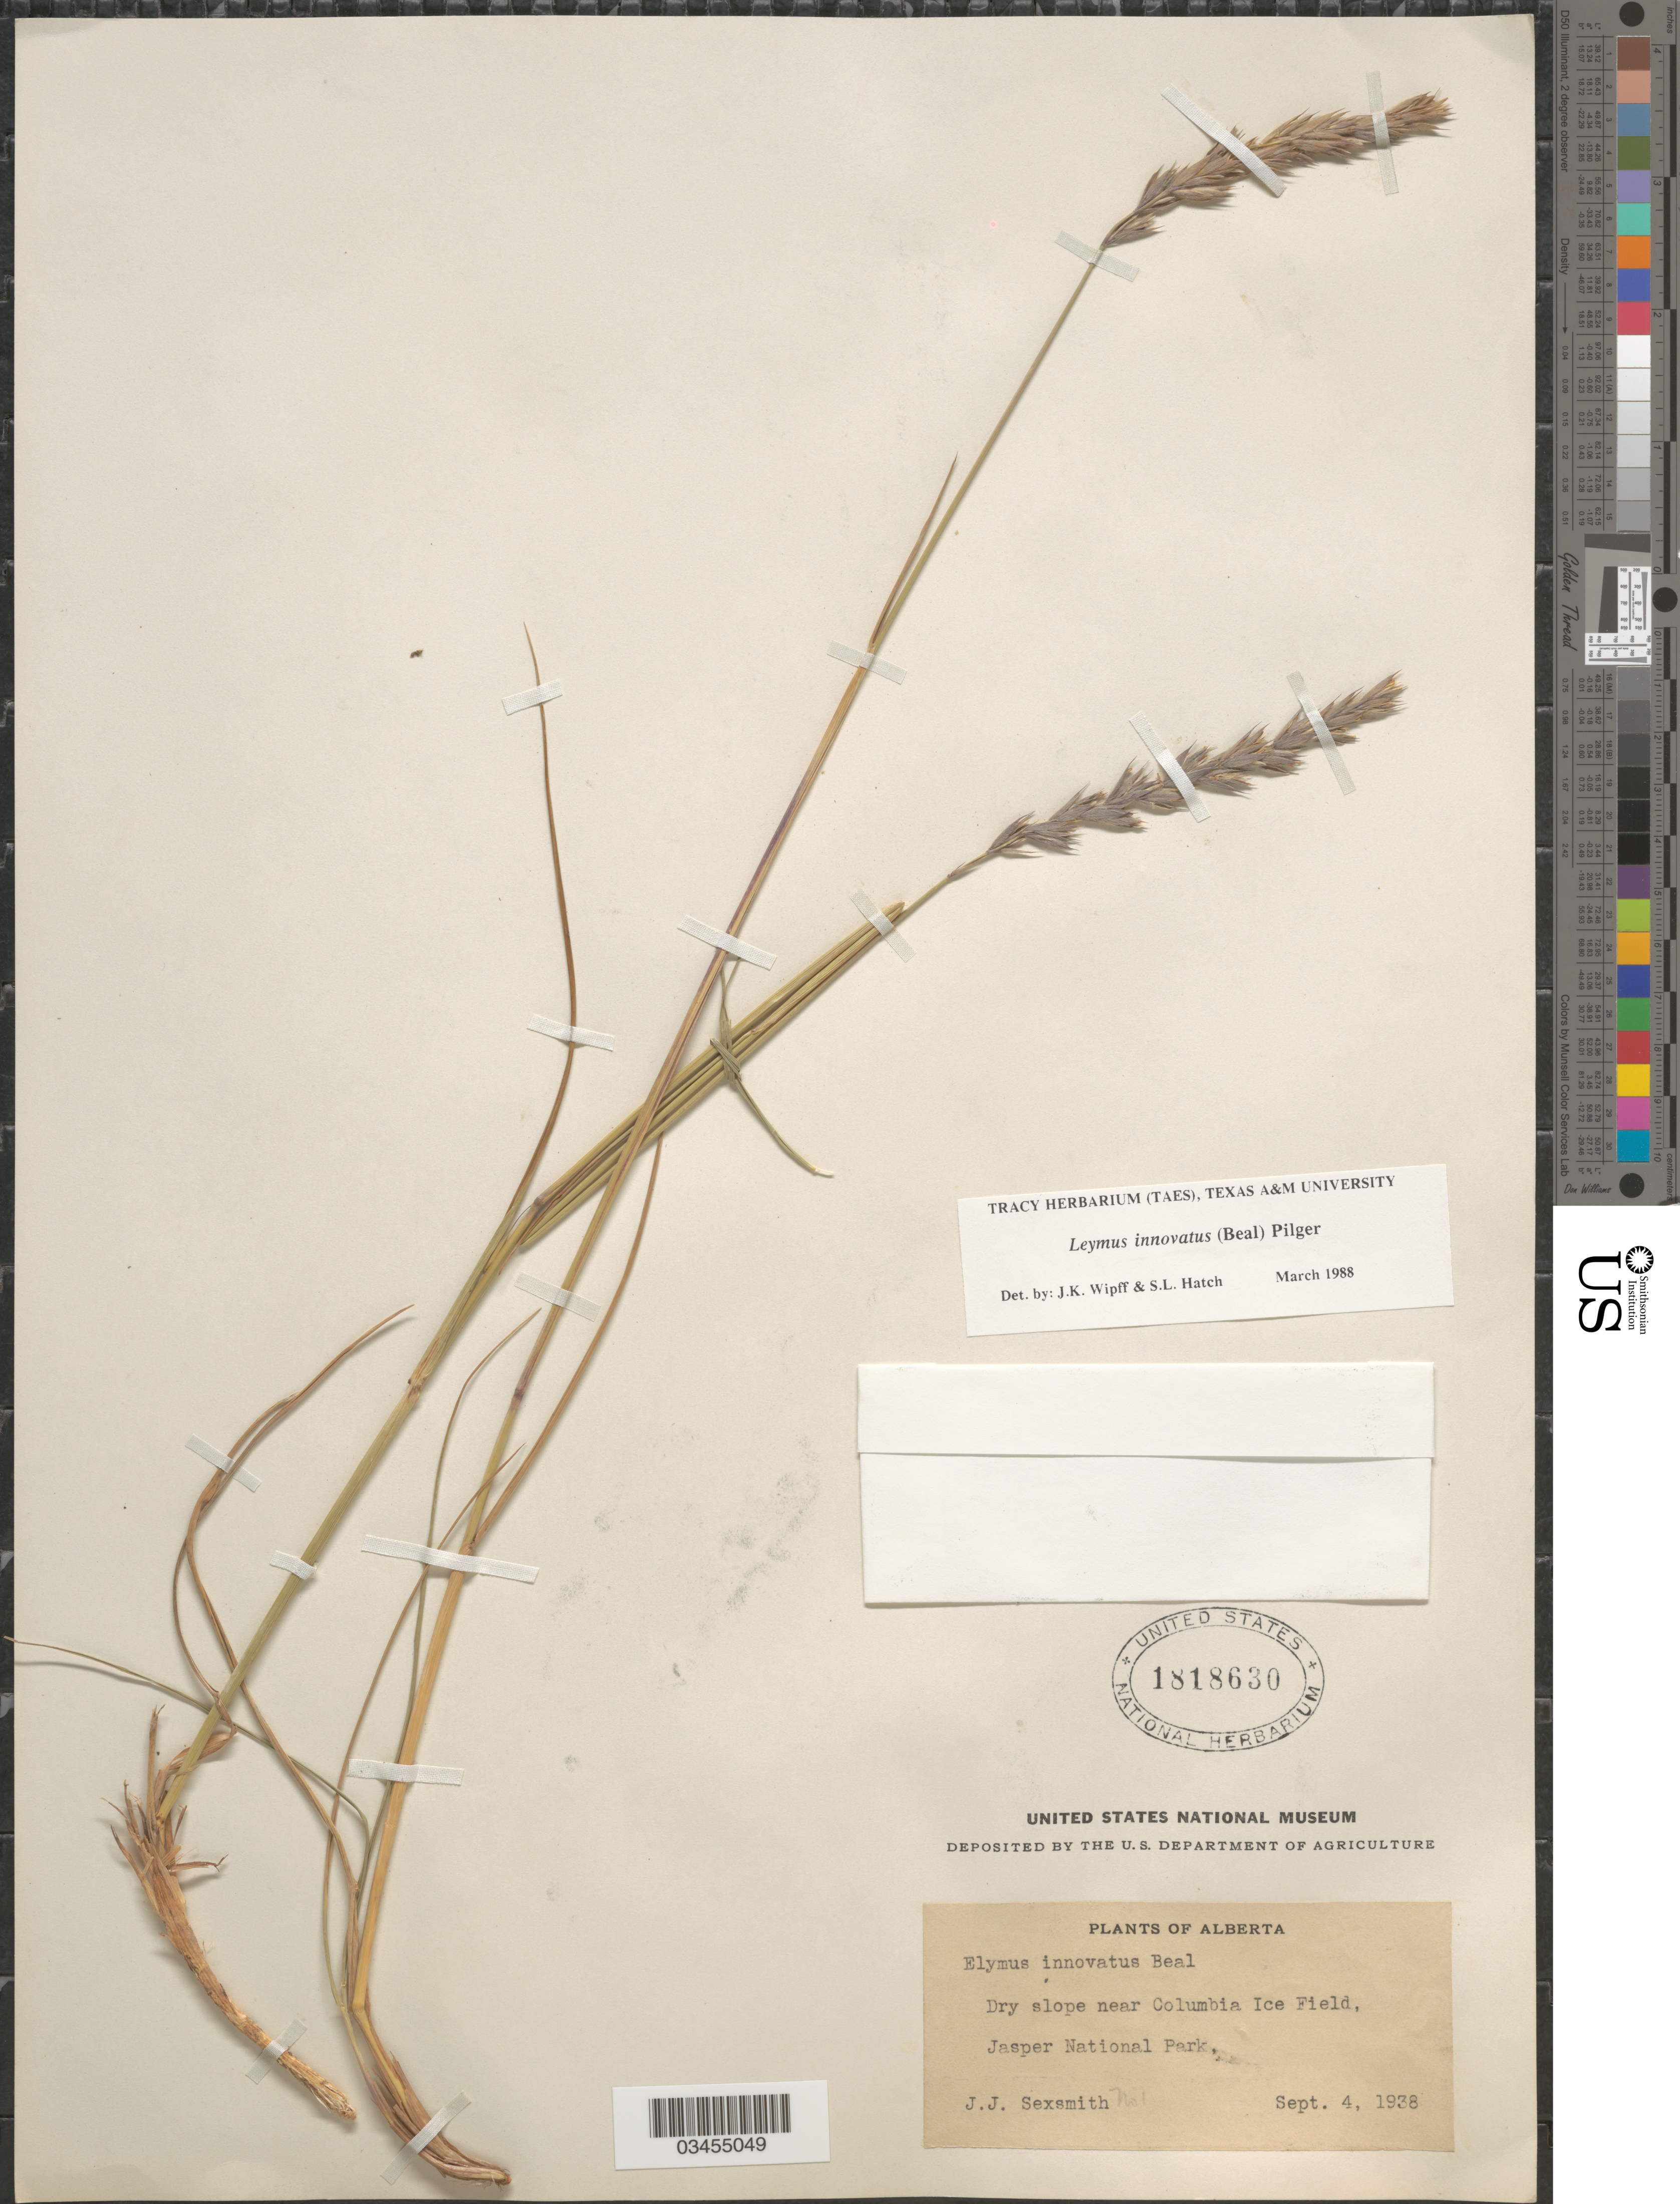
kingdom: Plantae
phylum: Tracheophyta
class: Liliopsida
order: Poales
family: Poaceae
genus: Leymus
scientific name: Leymus innovatus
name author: (W.J. Beal) Pilg.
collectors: J. Sexsmith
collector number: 1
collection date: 1938-09-04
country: Canada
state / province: Alberta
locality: Dry slope near Columbia Ice Field, Jasper National Park.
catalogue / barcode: US 1818630